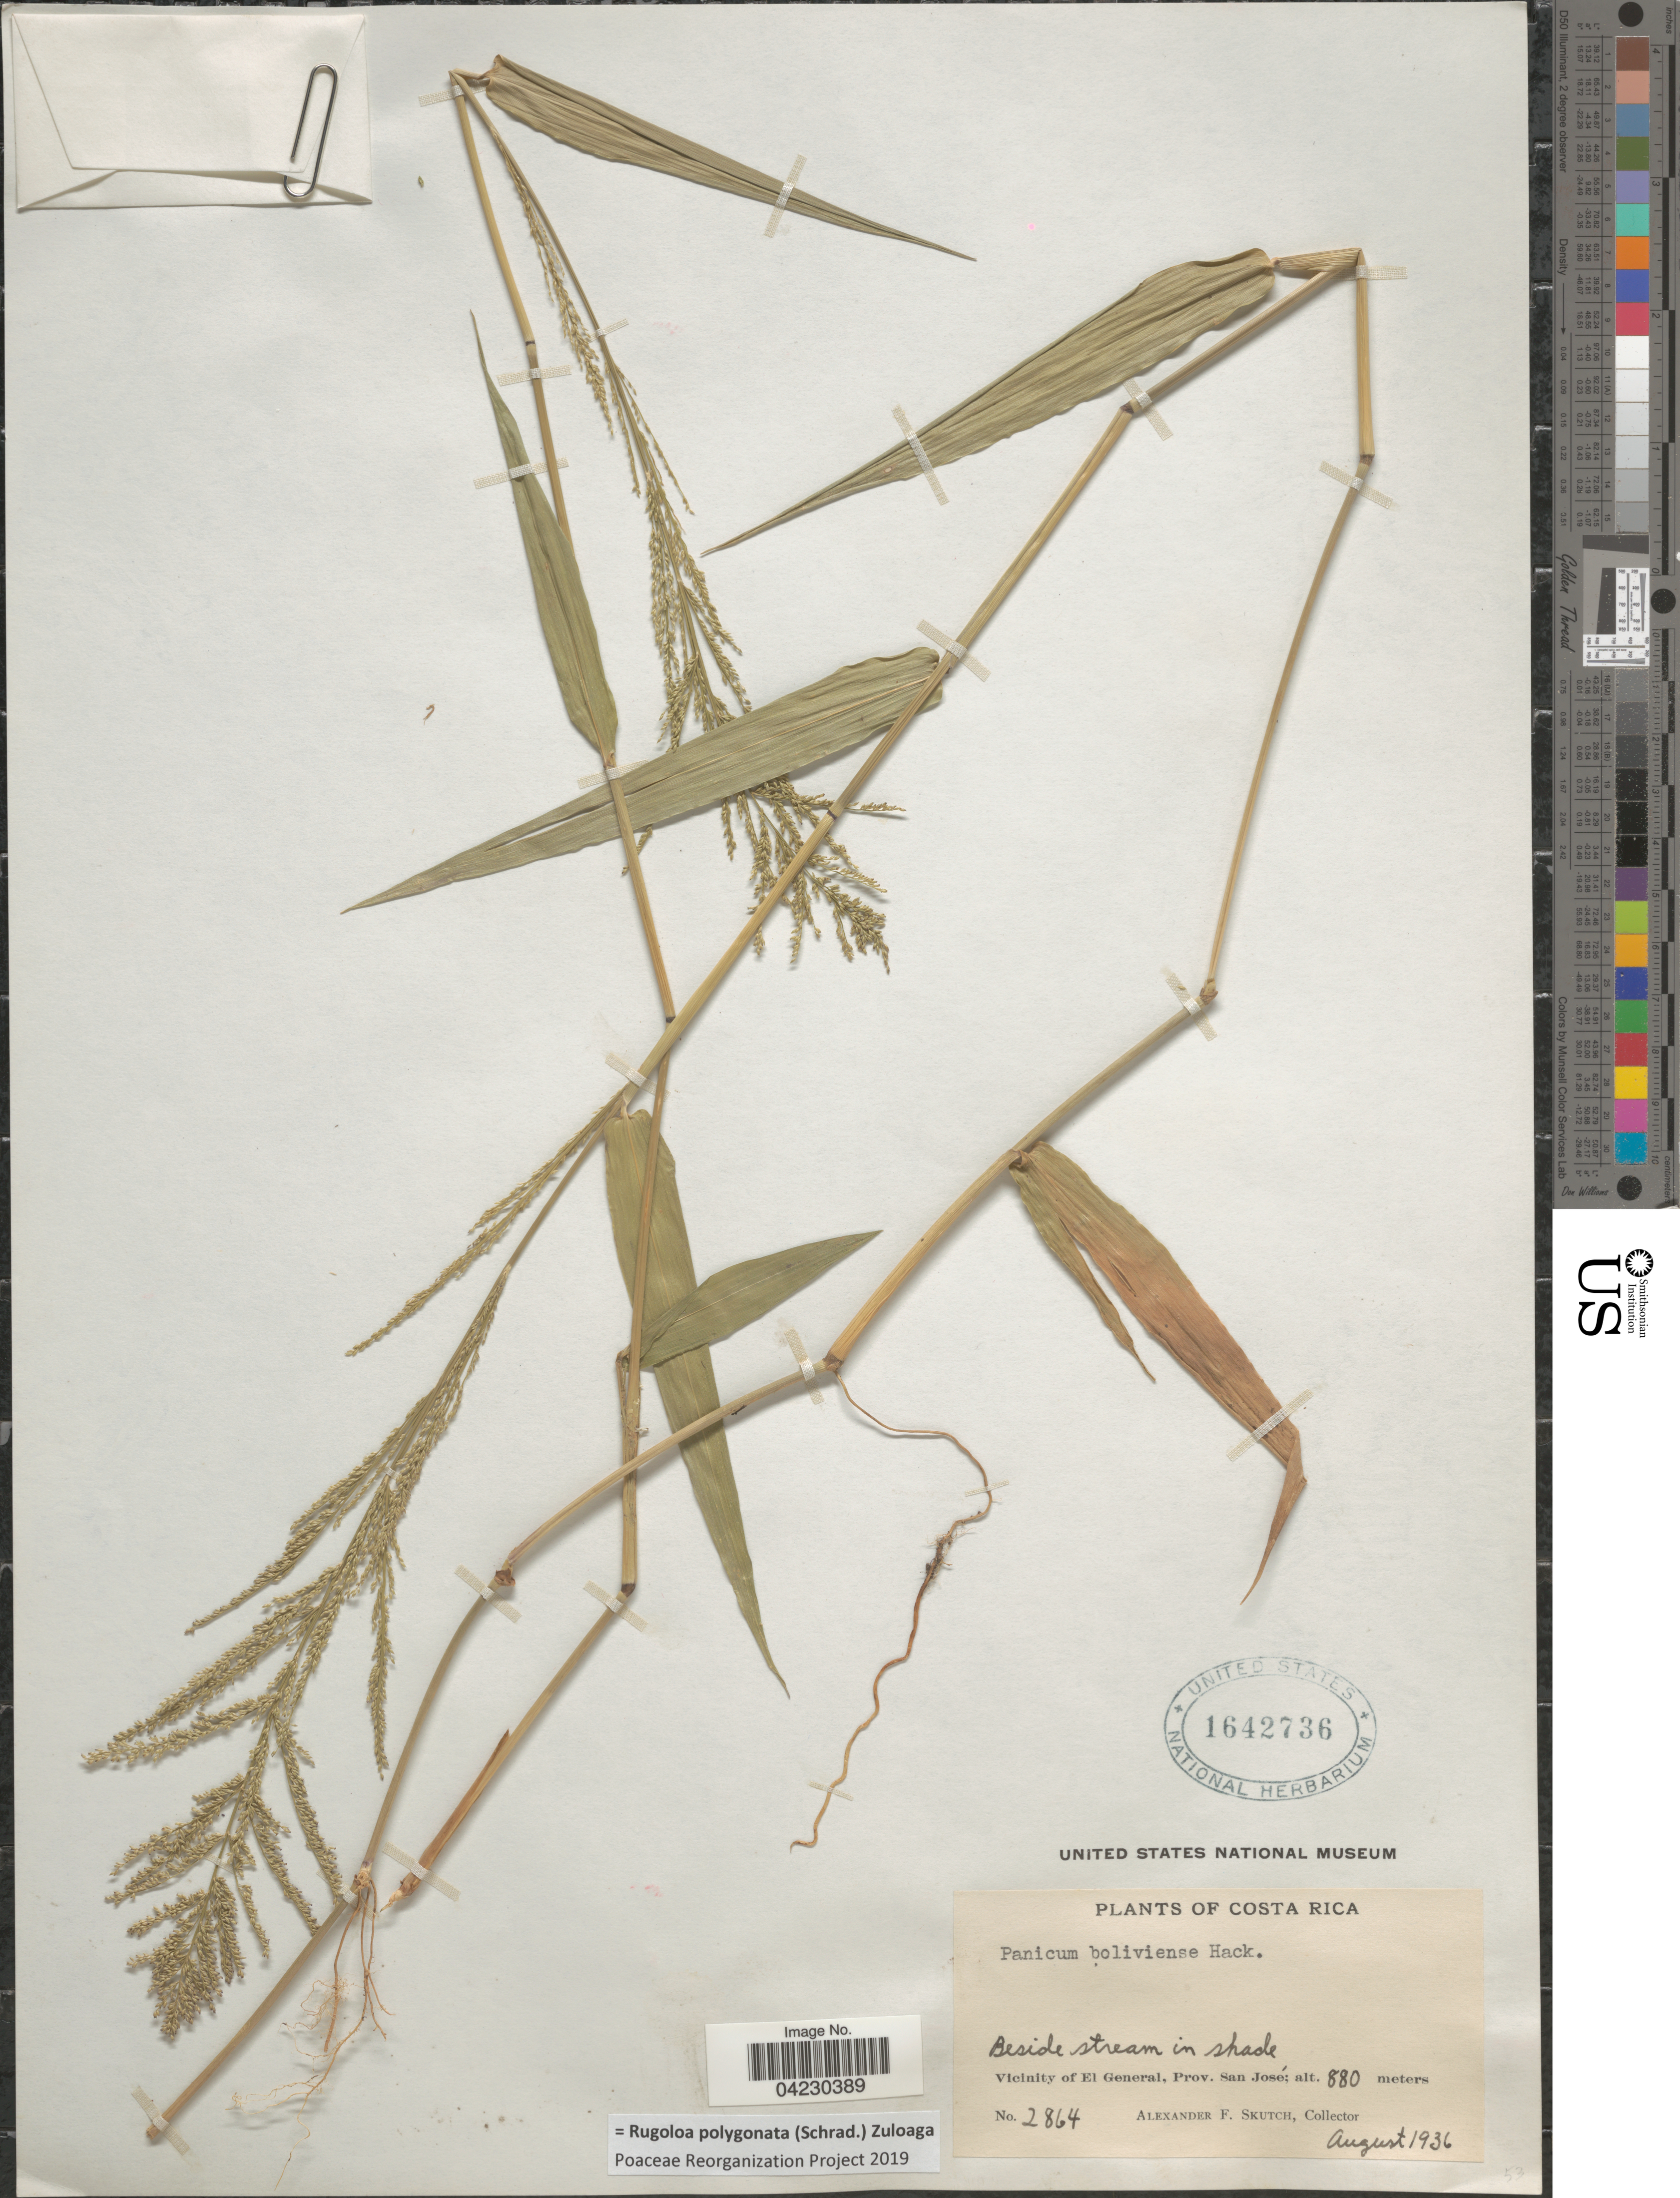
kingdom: Plantae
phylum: Tracheophyta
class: Liliopsida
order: Poales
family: Poaceae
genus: Rugoloa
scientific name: Rugoloa polygonata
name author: (Schrad.) Zuloaga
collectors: A. F. Skutch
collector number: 2864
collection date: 1936-08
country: Costa Rica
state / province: San José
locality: Vicinity of El General.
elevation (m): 880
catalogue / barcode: US 1642736